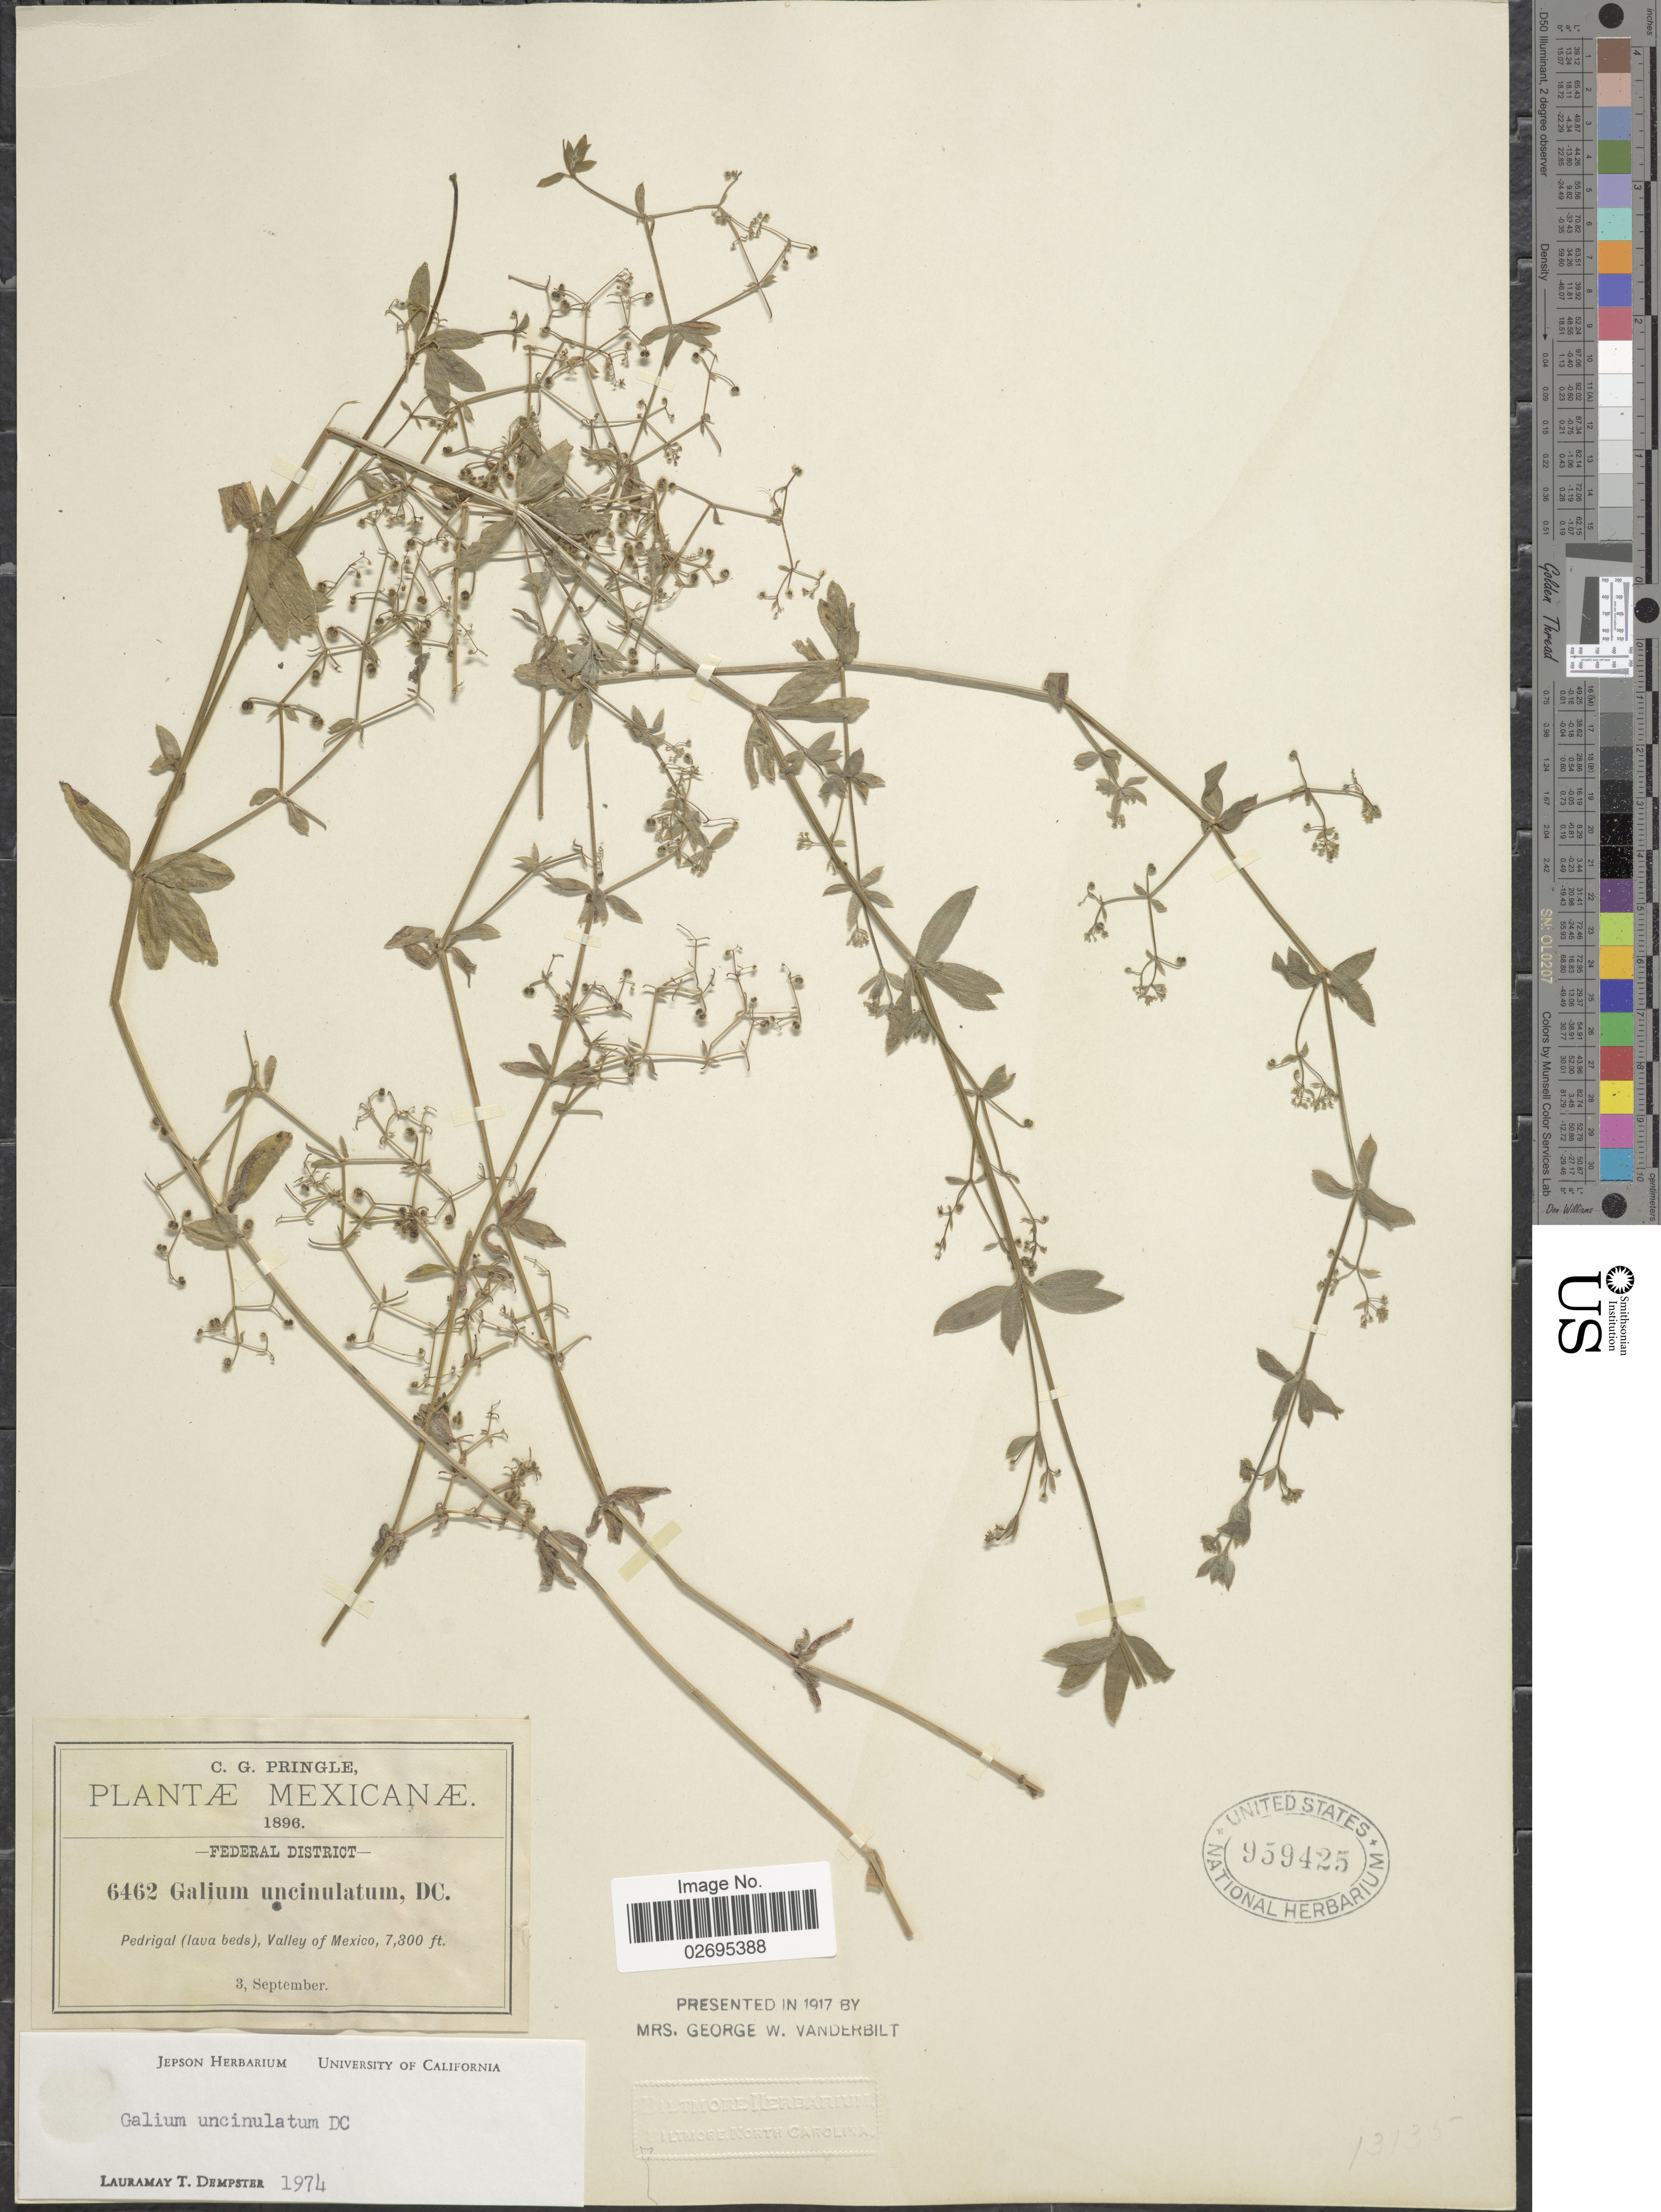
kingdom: Plantae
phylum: Tracheophyta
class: Magnoliopsida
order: Gentianales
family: Rubiaceae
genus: Galium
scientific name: Galium uncinulatum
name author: DC.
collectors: C. G. Pringle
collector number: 6462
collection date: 1896-09-03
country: Mexico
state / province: Distrito Federal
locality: Pedrigal (lava beds), Valley of Mexico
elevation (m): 2225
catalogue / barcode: US 959425